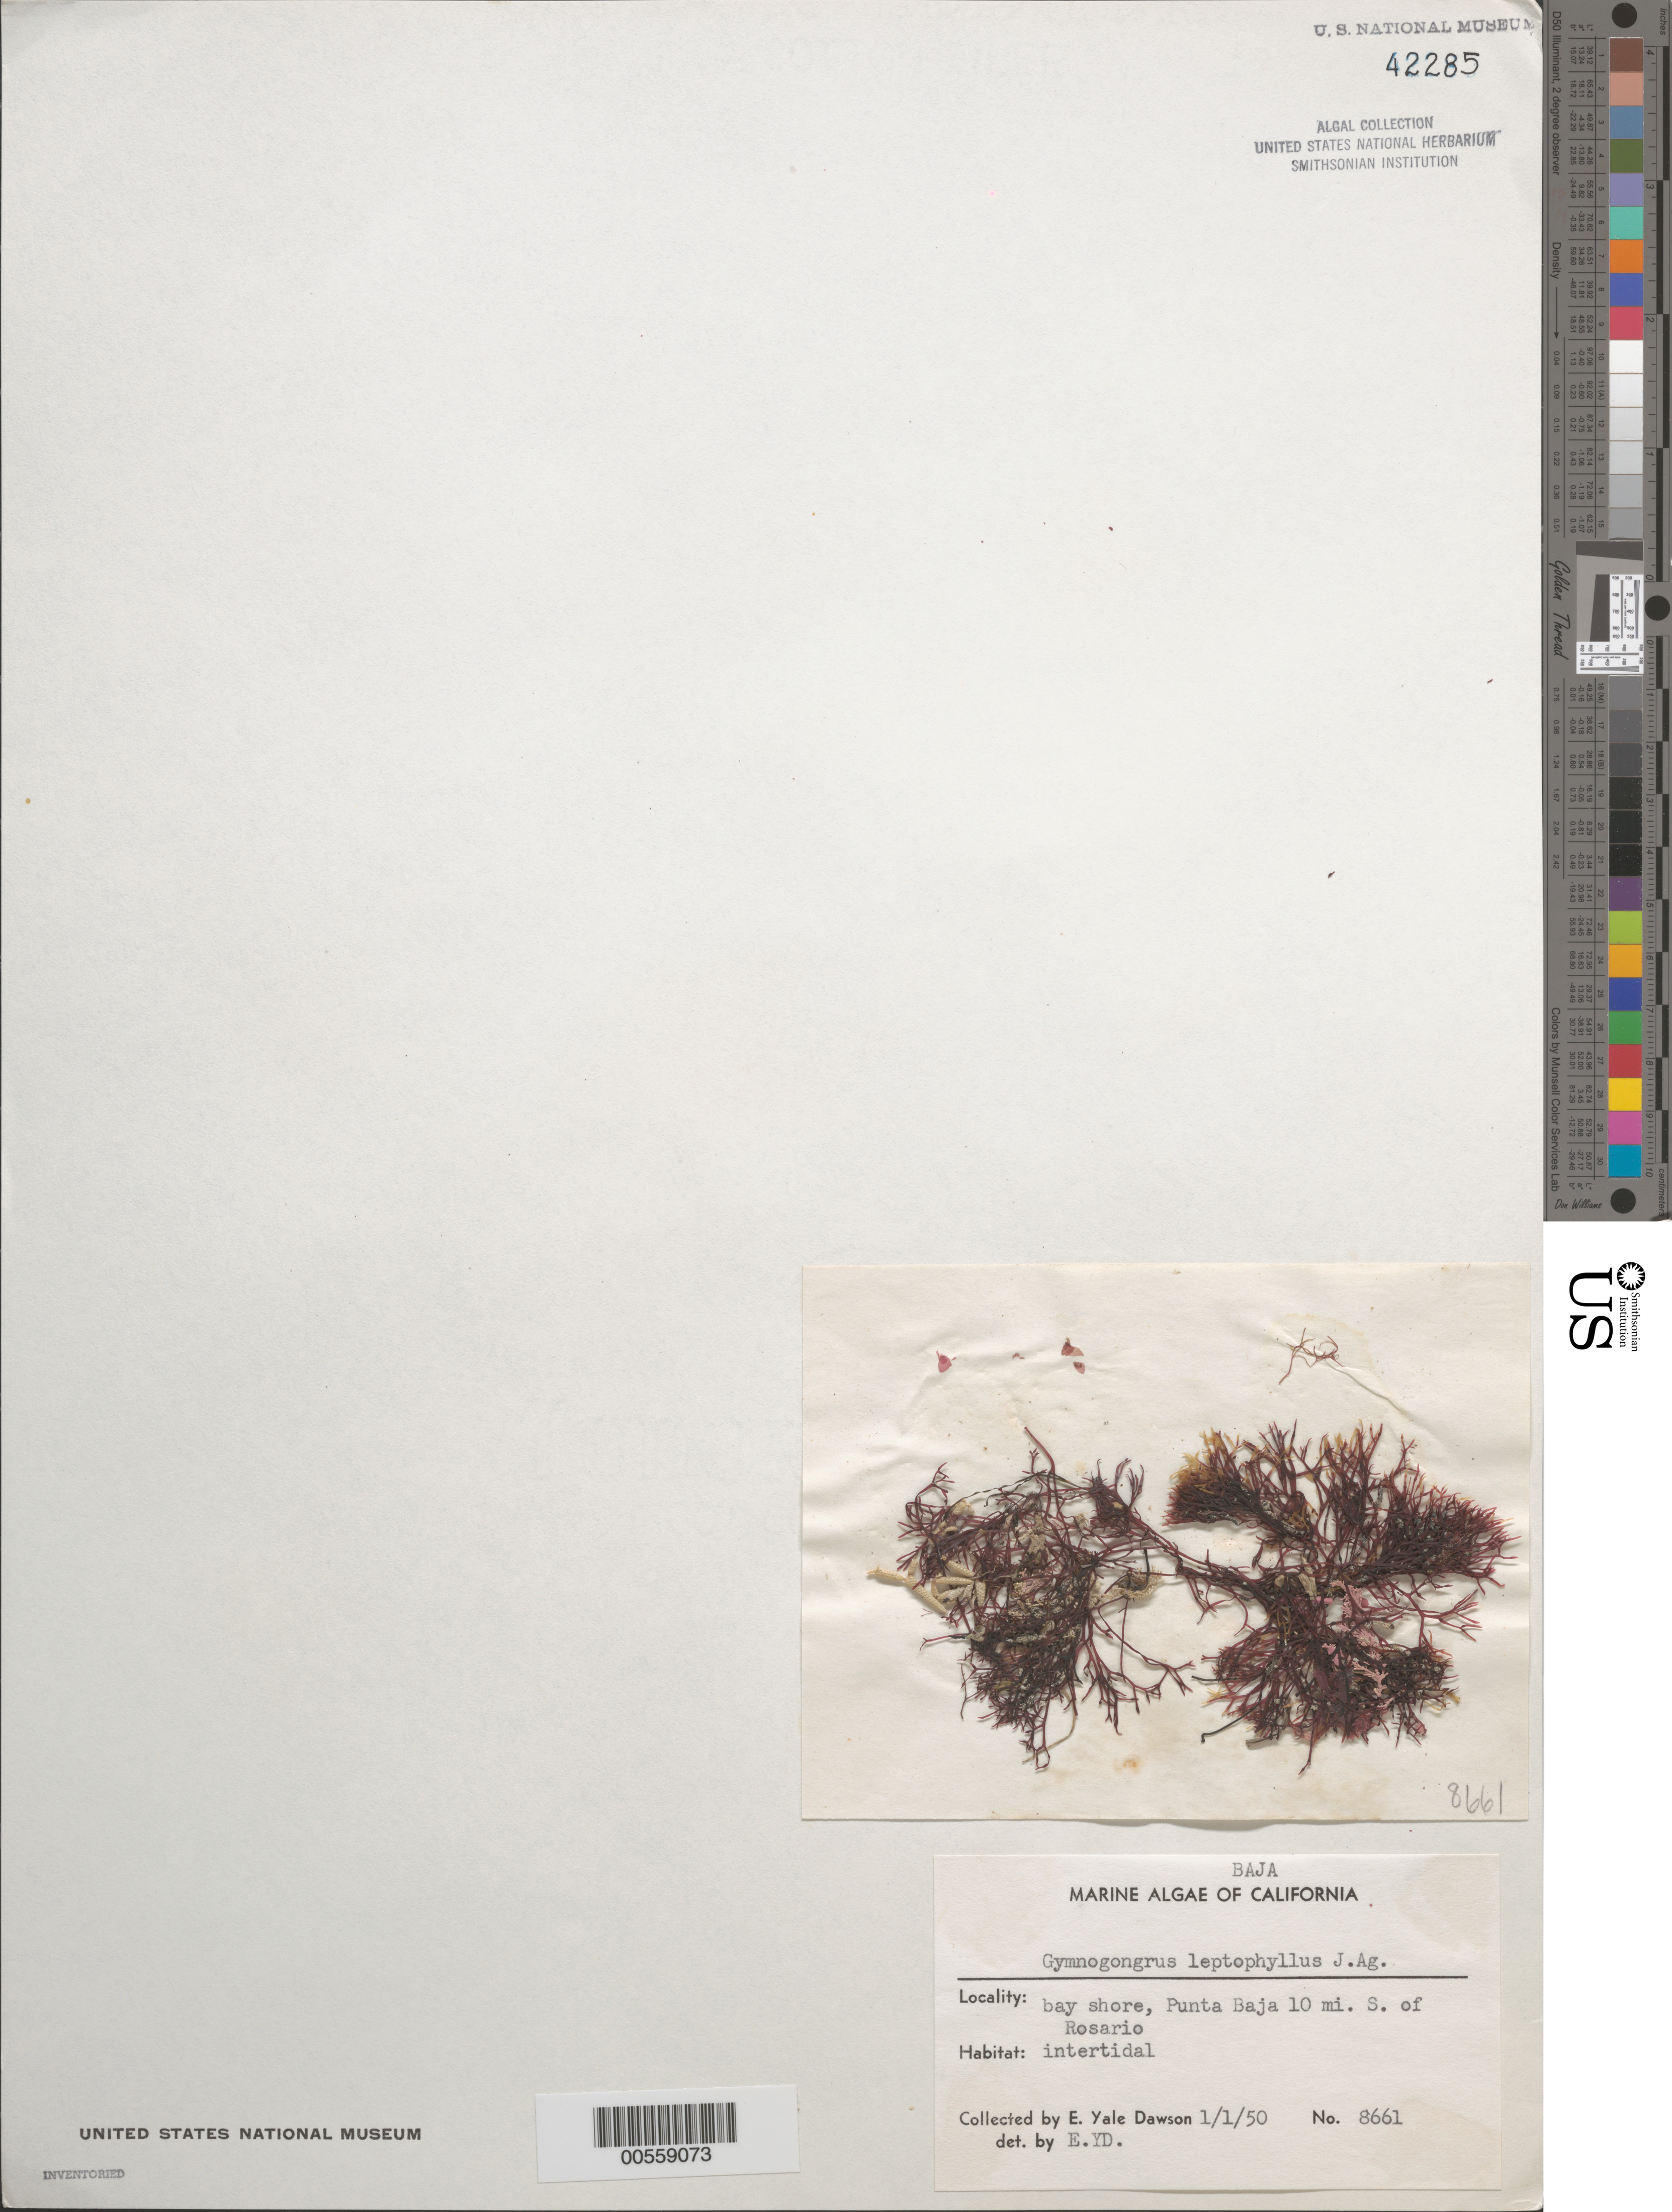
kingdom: Plantae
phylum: Rhodophyta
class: Florideophyceae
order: Gigartinales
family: Phyllophoraceae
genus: Besa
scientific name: Besa leptophylla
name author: (J. Agardh) M.S.Calderon & K.A. Miller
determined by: Algae name updating Project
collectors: E. Y. Dawson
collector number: EYD 8661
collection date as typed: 01 Jan 1950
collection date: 1950-01-01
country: Mexico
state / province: Baja California Norte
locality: Punta Baja, 10 miles south of Rasario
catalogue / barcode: US 42285